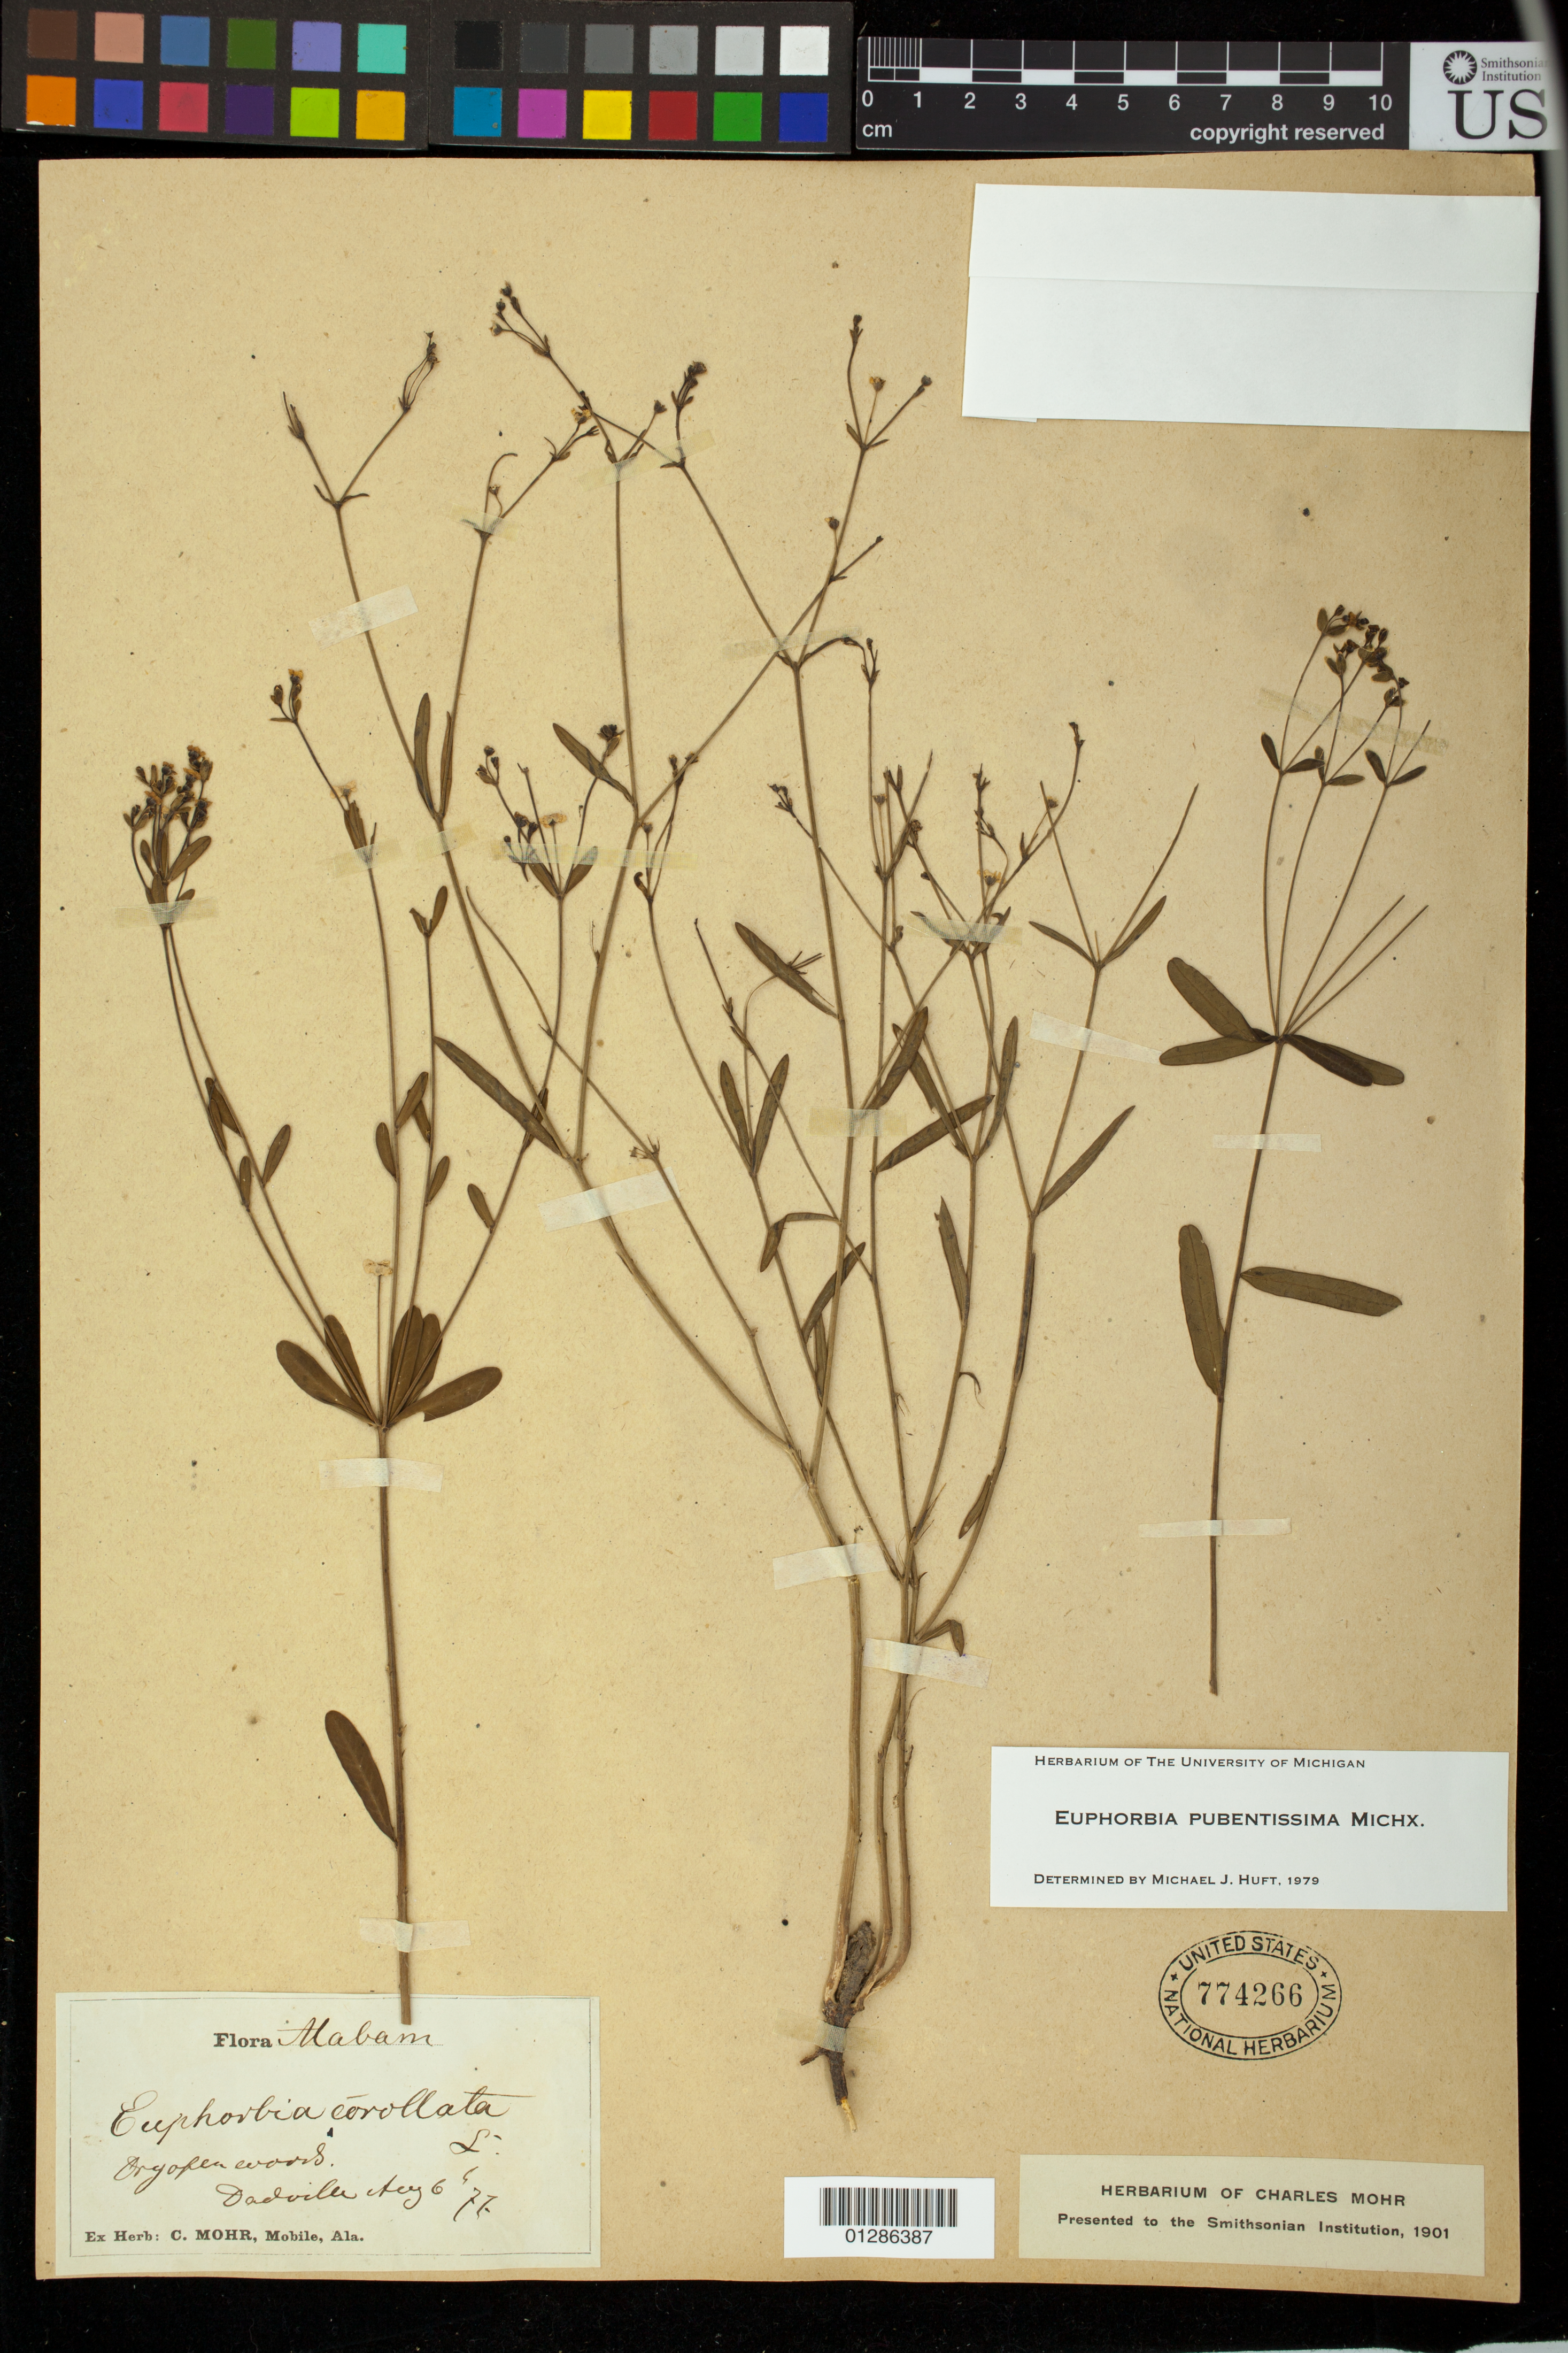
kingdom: Plantae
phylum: Tracheophyta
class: Magnoliopsida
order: Malpighiales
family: Euphorbiaceae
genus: Euphorbia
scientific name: Euphorbia pubentissima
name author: Michx.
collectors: C. T. Mohr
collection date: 1877-08-06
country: United States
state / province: Alabama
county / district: Tallapoosa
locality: Dadville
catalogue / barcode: US 774266